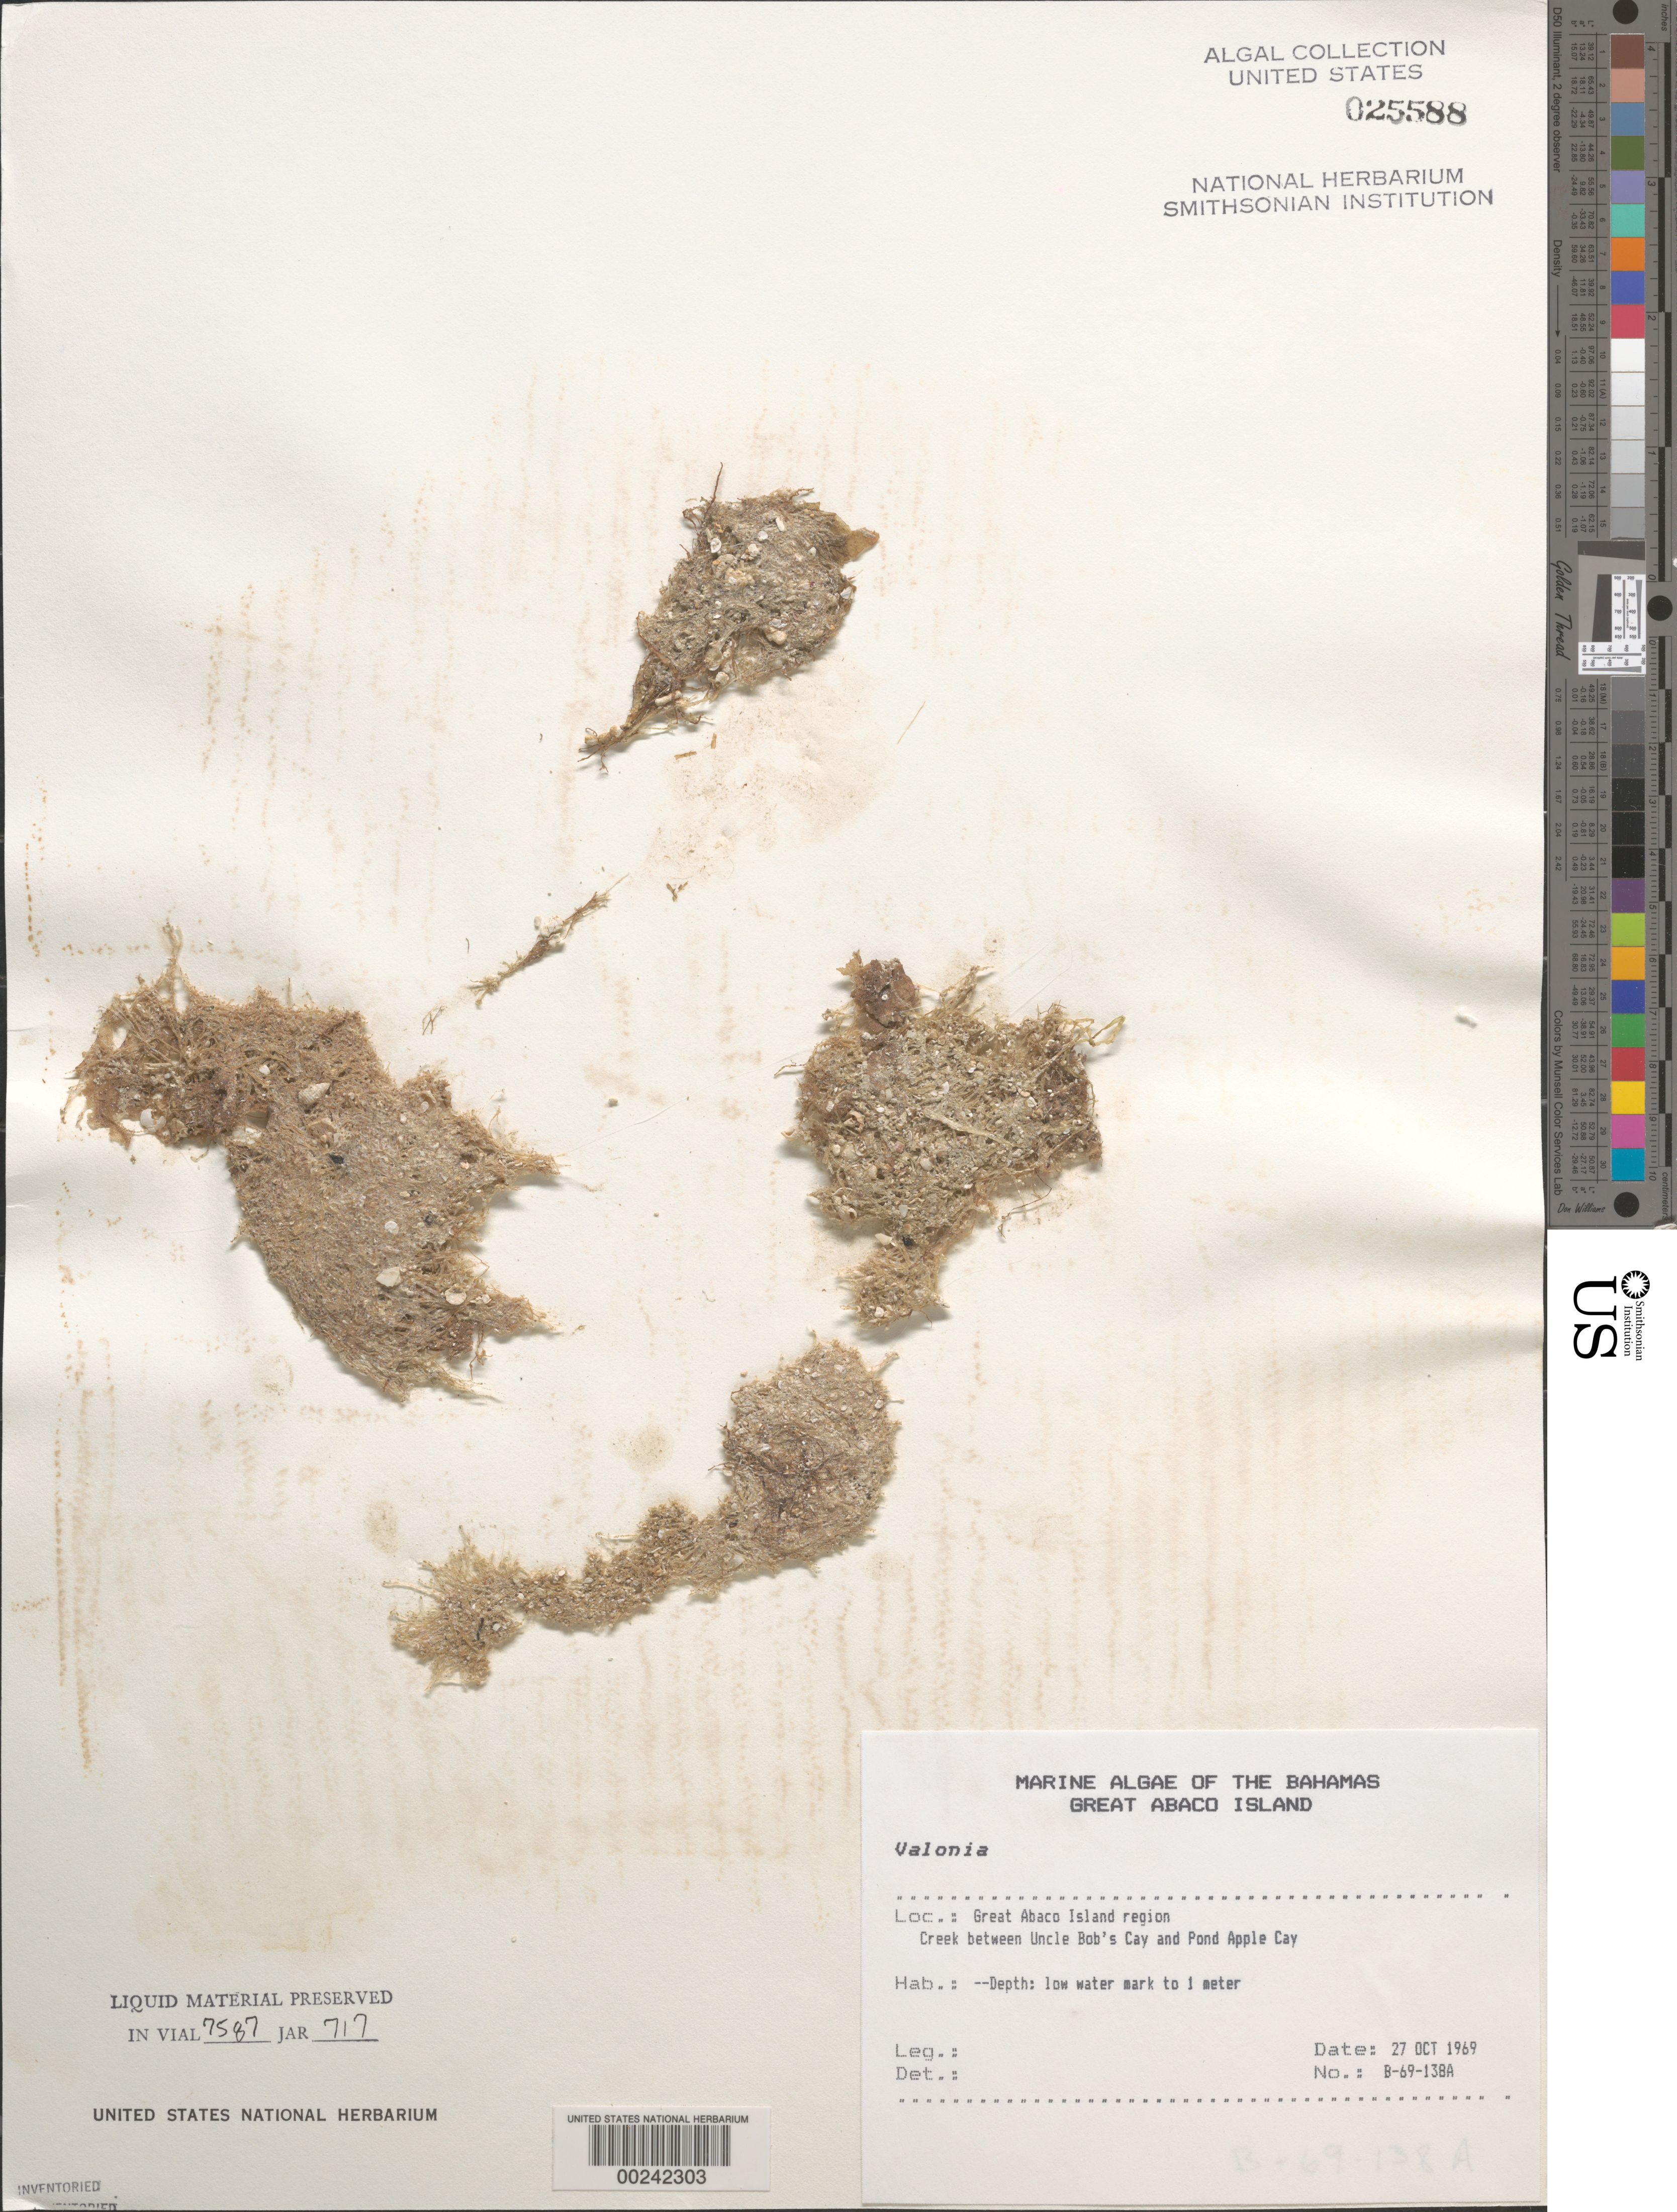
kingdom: Plantae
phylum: Chlorophyta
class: Ulvophyceae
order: Siphonocladales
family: Valoniaceae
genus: Valonia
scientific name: Valonia sp.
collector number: B-69-138a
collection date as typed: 27 Oct 1969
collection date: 1969-10-27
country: Bahamas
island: Great Abaco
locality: Between Uncle Bob's Cay and Pond Apple Cay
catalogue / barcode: US 25588